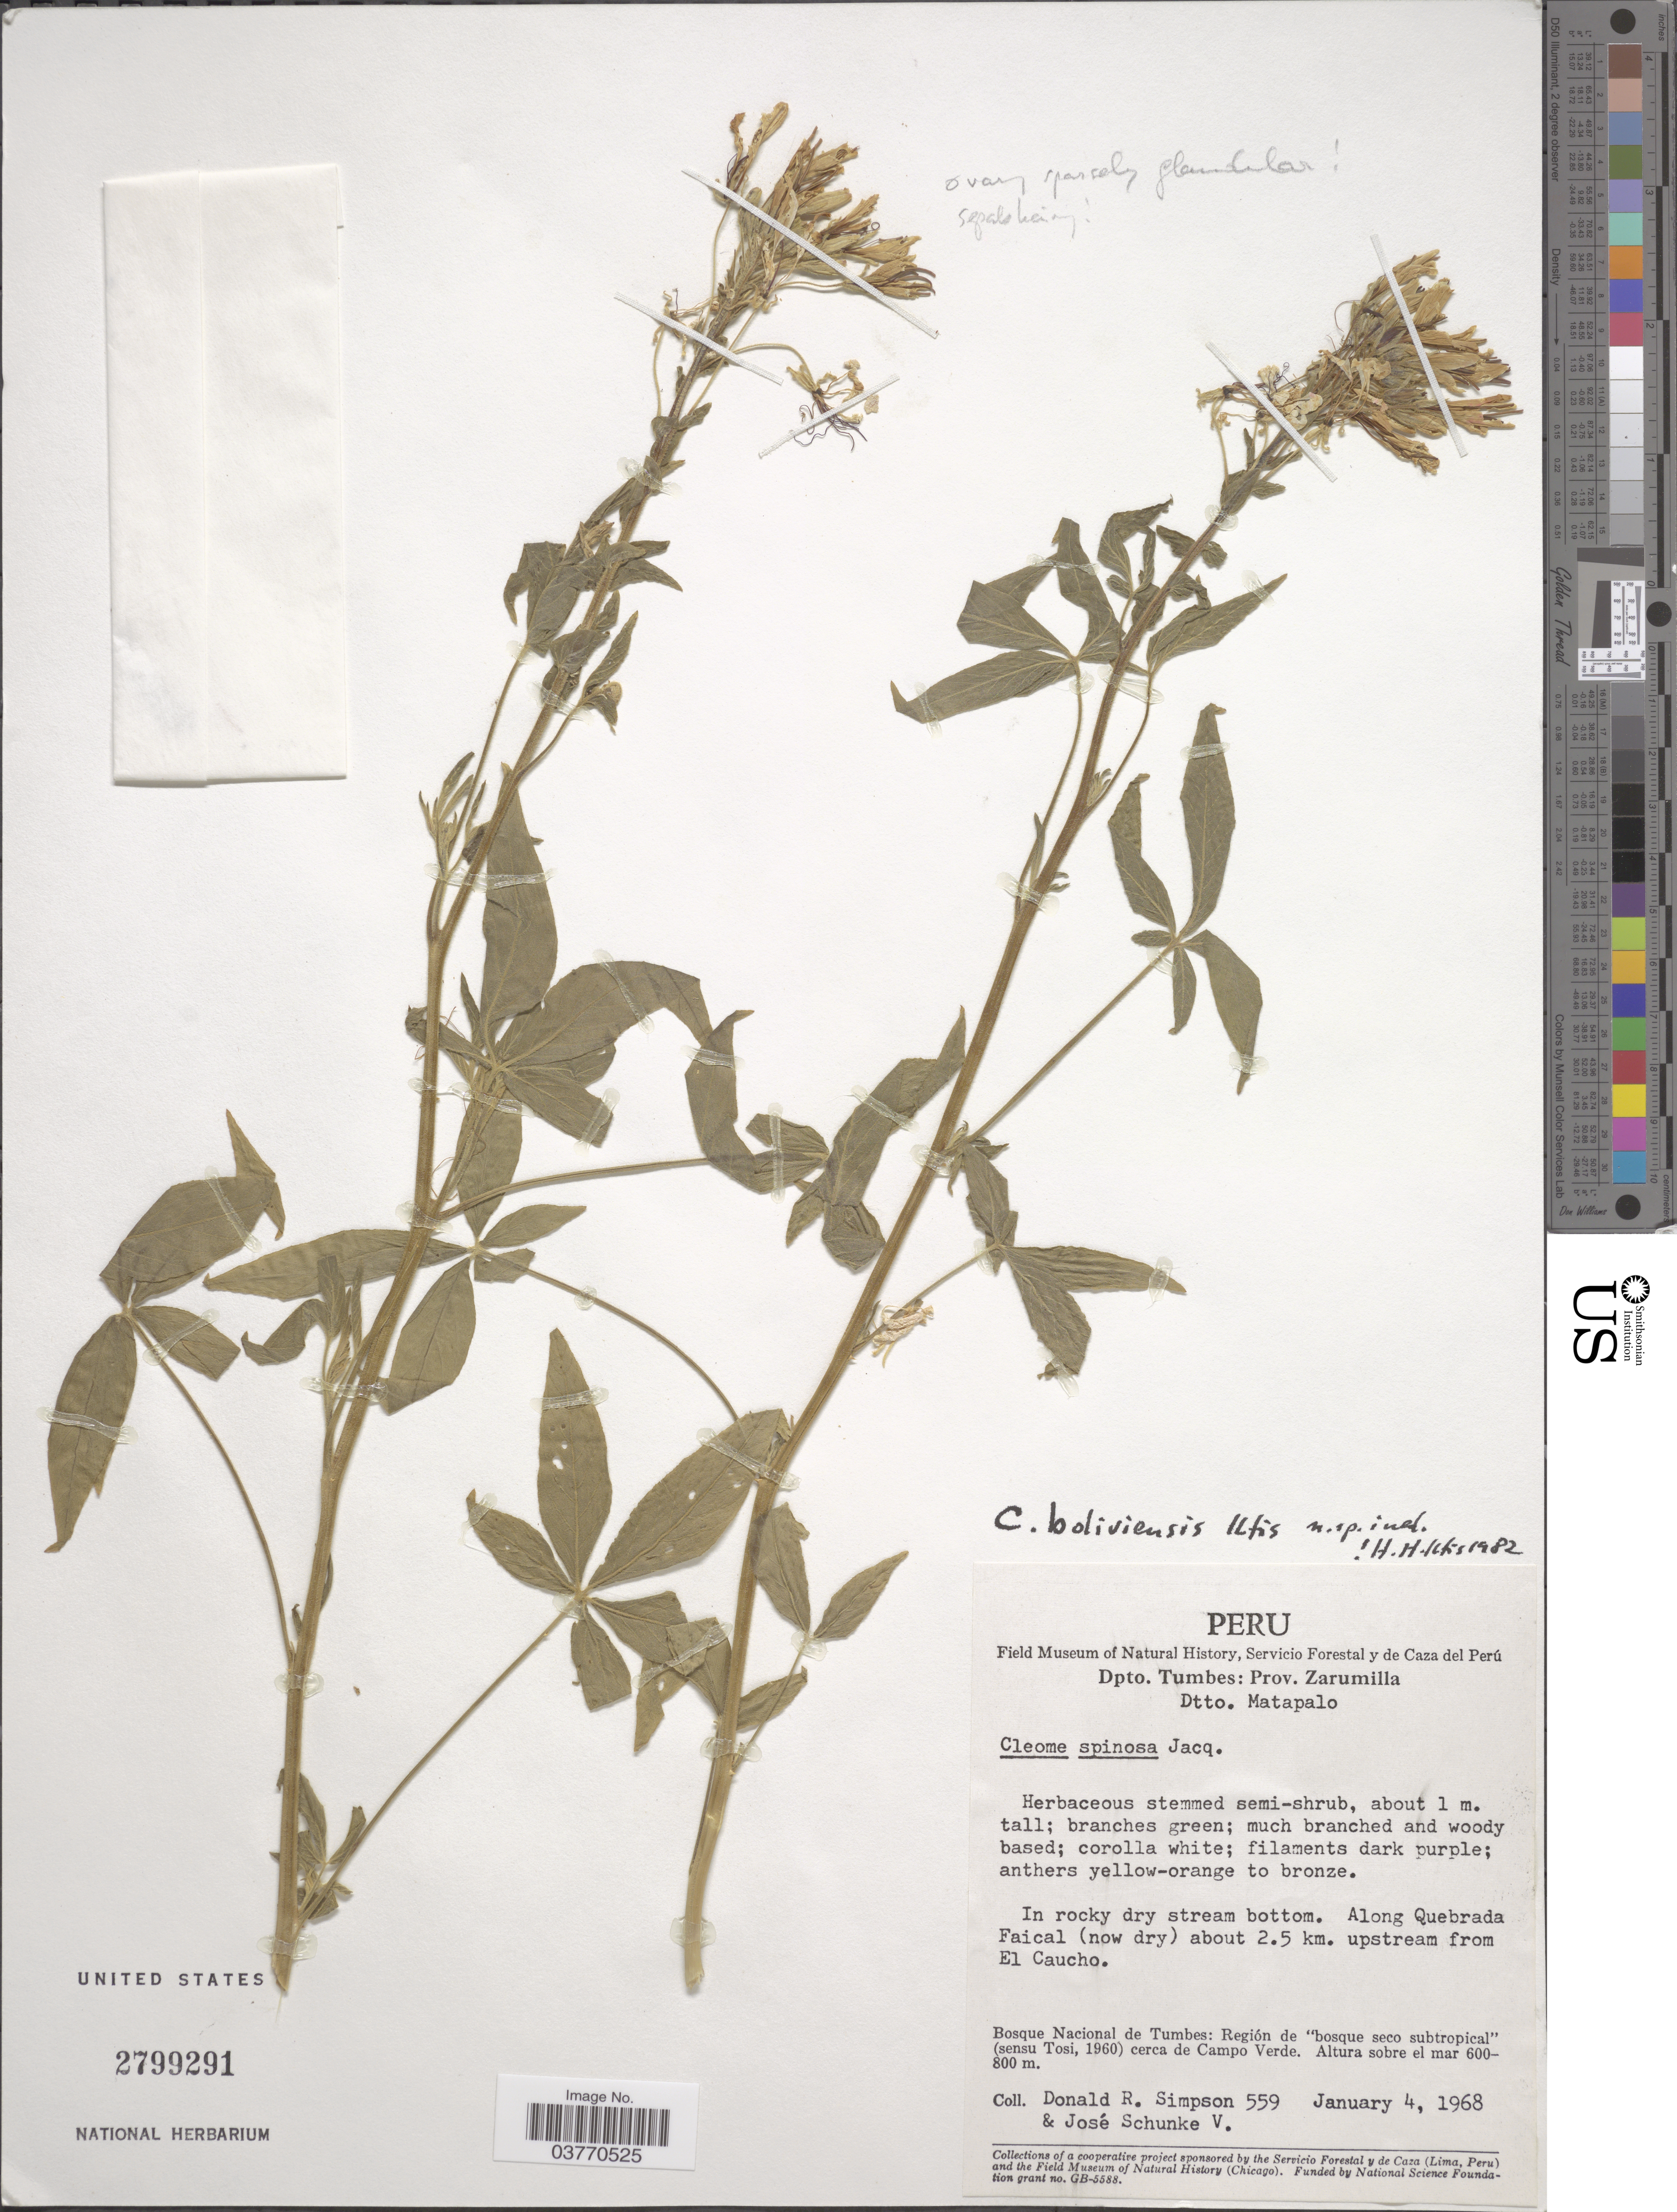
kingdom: Plantae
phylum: Tracheophyta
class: Magnoliopsida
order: Brassicales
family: Cleomaceae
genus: Tarenaya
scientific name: Tarenaya boliviensis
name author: (Iltis) Soares Neto & Roalson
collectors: D. R. Simpson & J. Schunke-Vigo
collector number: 559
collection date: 1968-01-04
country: Peru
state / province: Tumbes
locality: Dpto. Tumbes: Zarumilla. Dtto. Matapalo. Along Quebrada Faical, about 2.5 km. upstream from El Caucho. Bosque National de Tumbes: Región de "bosque seco subtropical" cerca de Campo Verde.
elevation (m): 600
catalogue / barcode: US 2799291